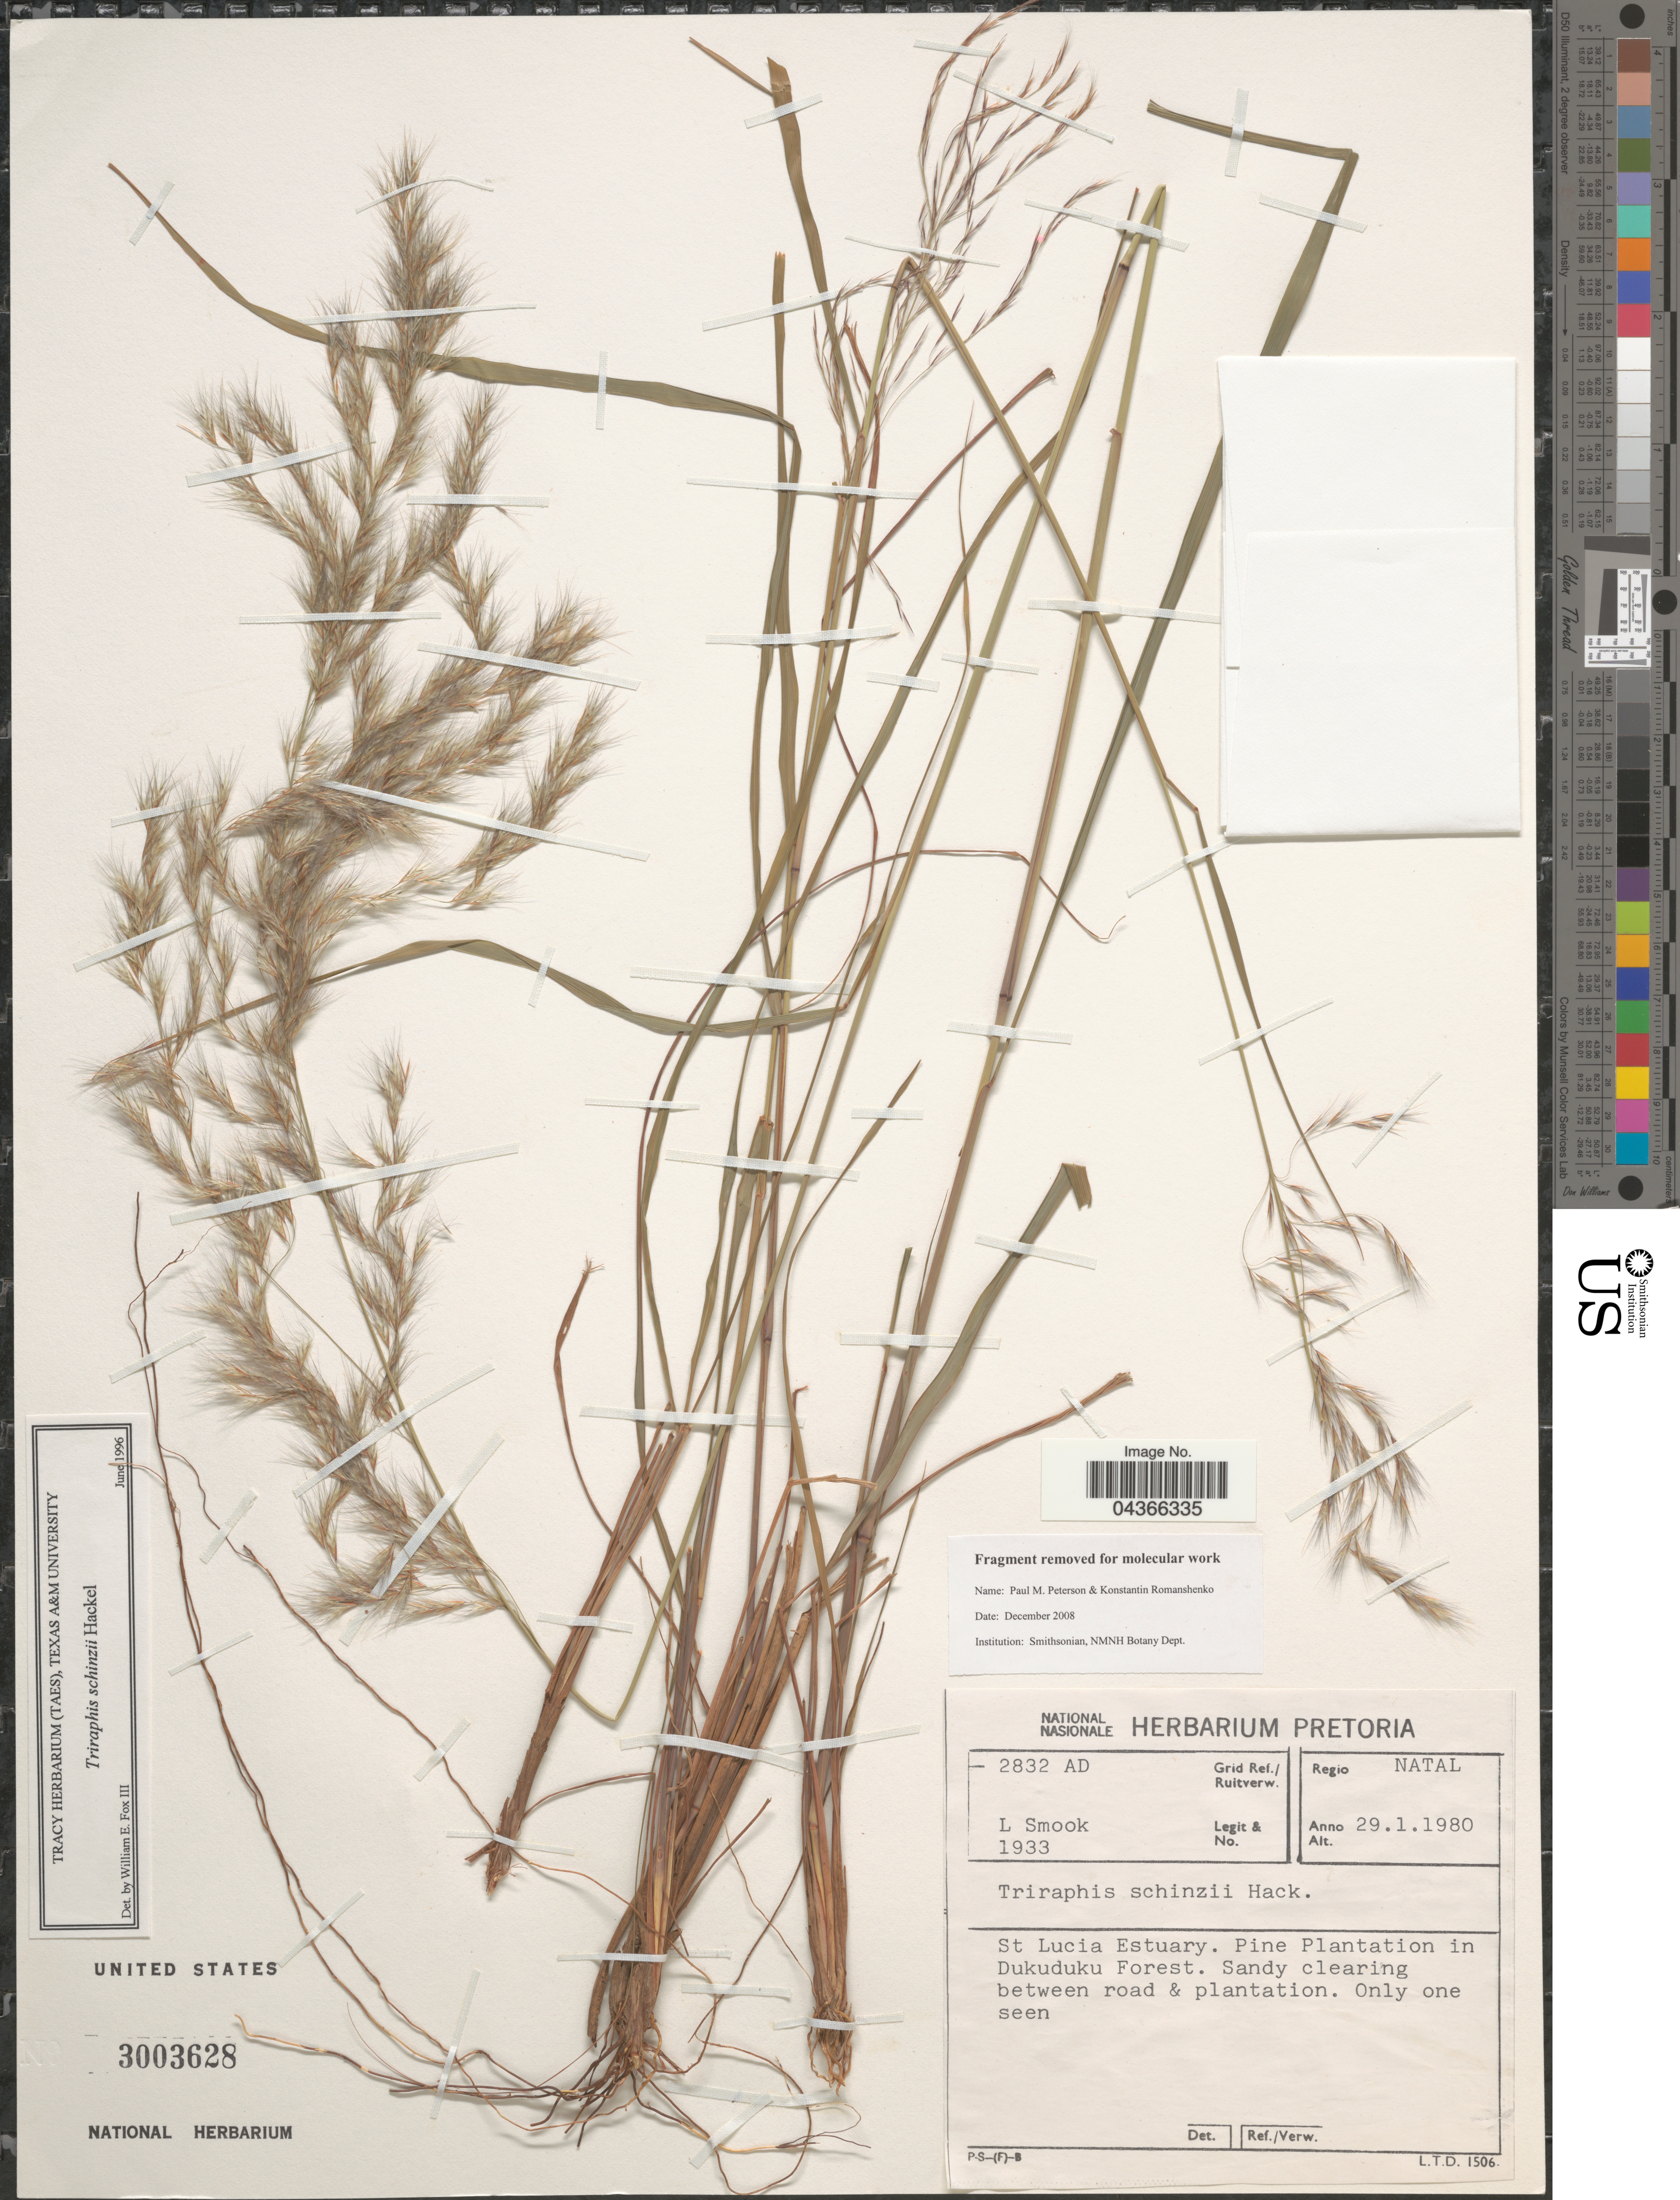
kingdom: Plantae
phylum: Tracheophyta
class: Liliopsida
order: Poales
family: Poaceae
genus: Triraphis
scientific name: Triraphis schinzii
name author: Hack.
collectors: L. Smook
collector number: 1933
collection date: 1980-01-29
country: South Africa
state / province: KwaZulu-Natal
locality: Grid Ref./ Ruitverw. 2832 AD. Regio Natal. St Lucia Estuary. Pine Plantation in Dukuduku Forest.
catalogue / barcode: US 3003628